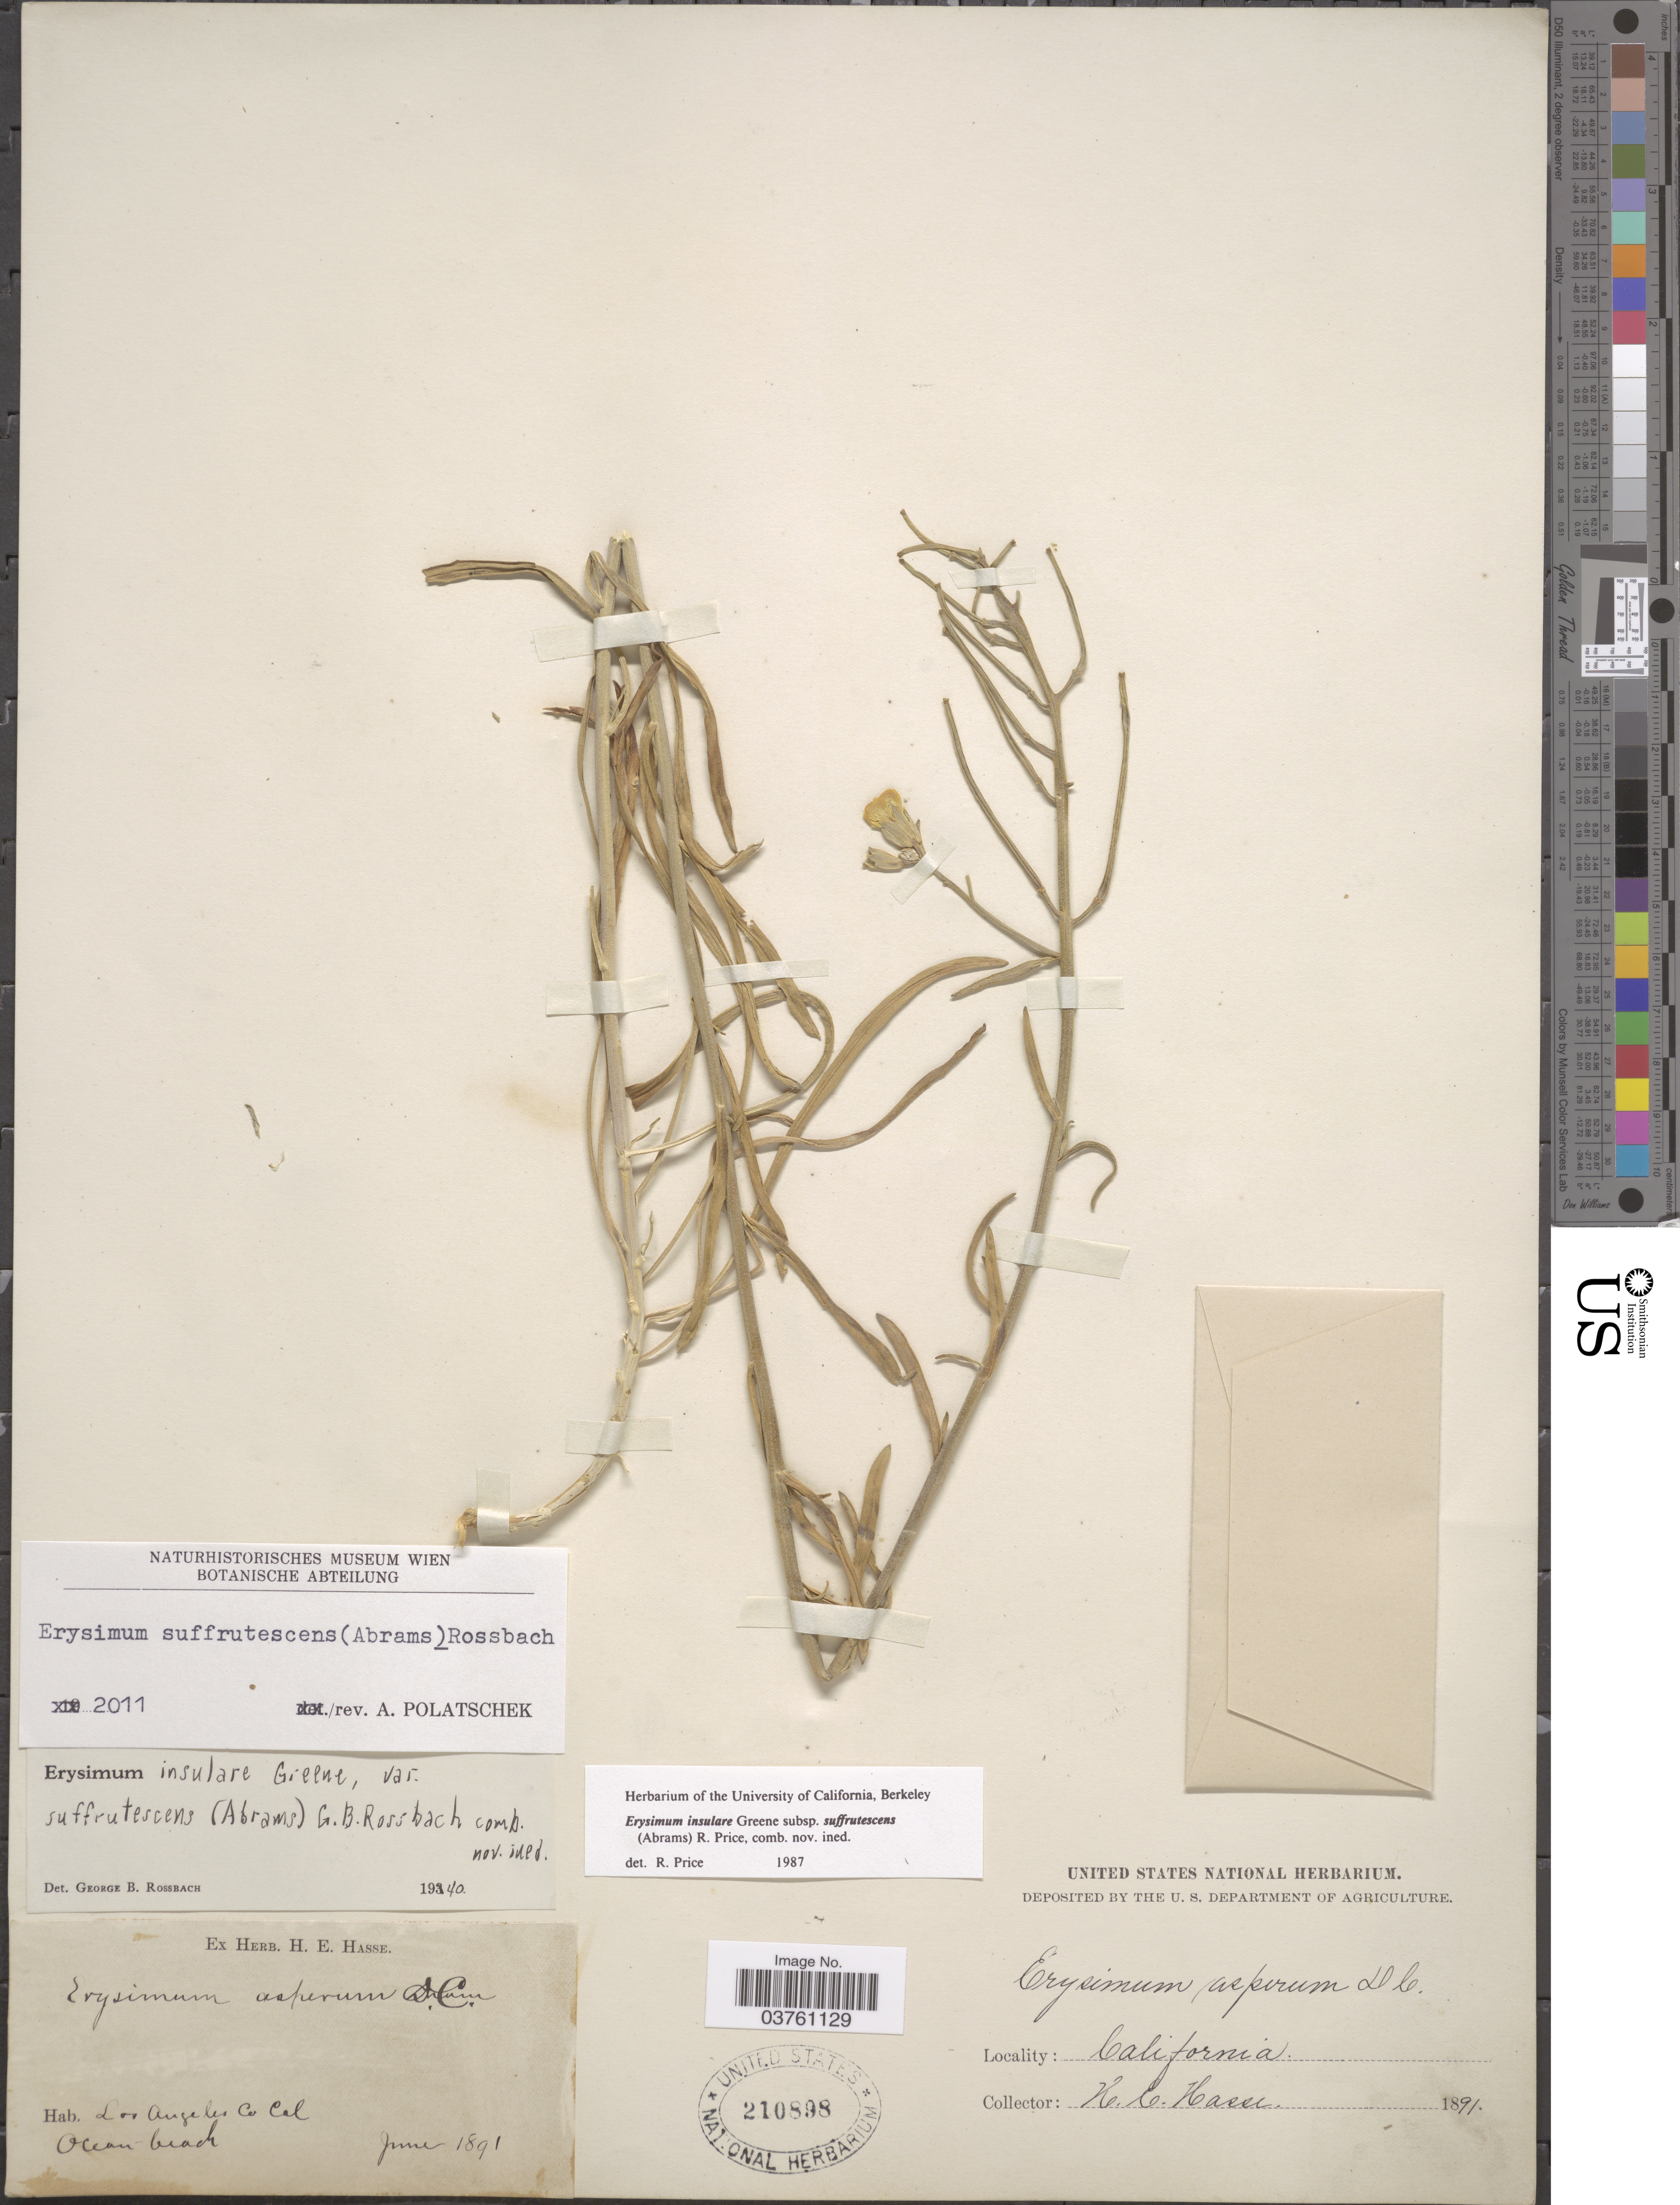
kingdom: Plantae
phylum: Tracheophyta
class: Magnoliopsida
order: Brassicales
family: Brassicaceae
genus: Erysimum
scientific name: Erysimum suffrutescens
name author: (Abrams) Rossbach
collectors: H. E. Hasse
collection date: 1891-06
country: United States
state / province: California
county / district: Los Angeles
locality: Los Angeles Co. Ocean beach.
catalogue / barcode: US 210898